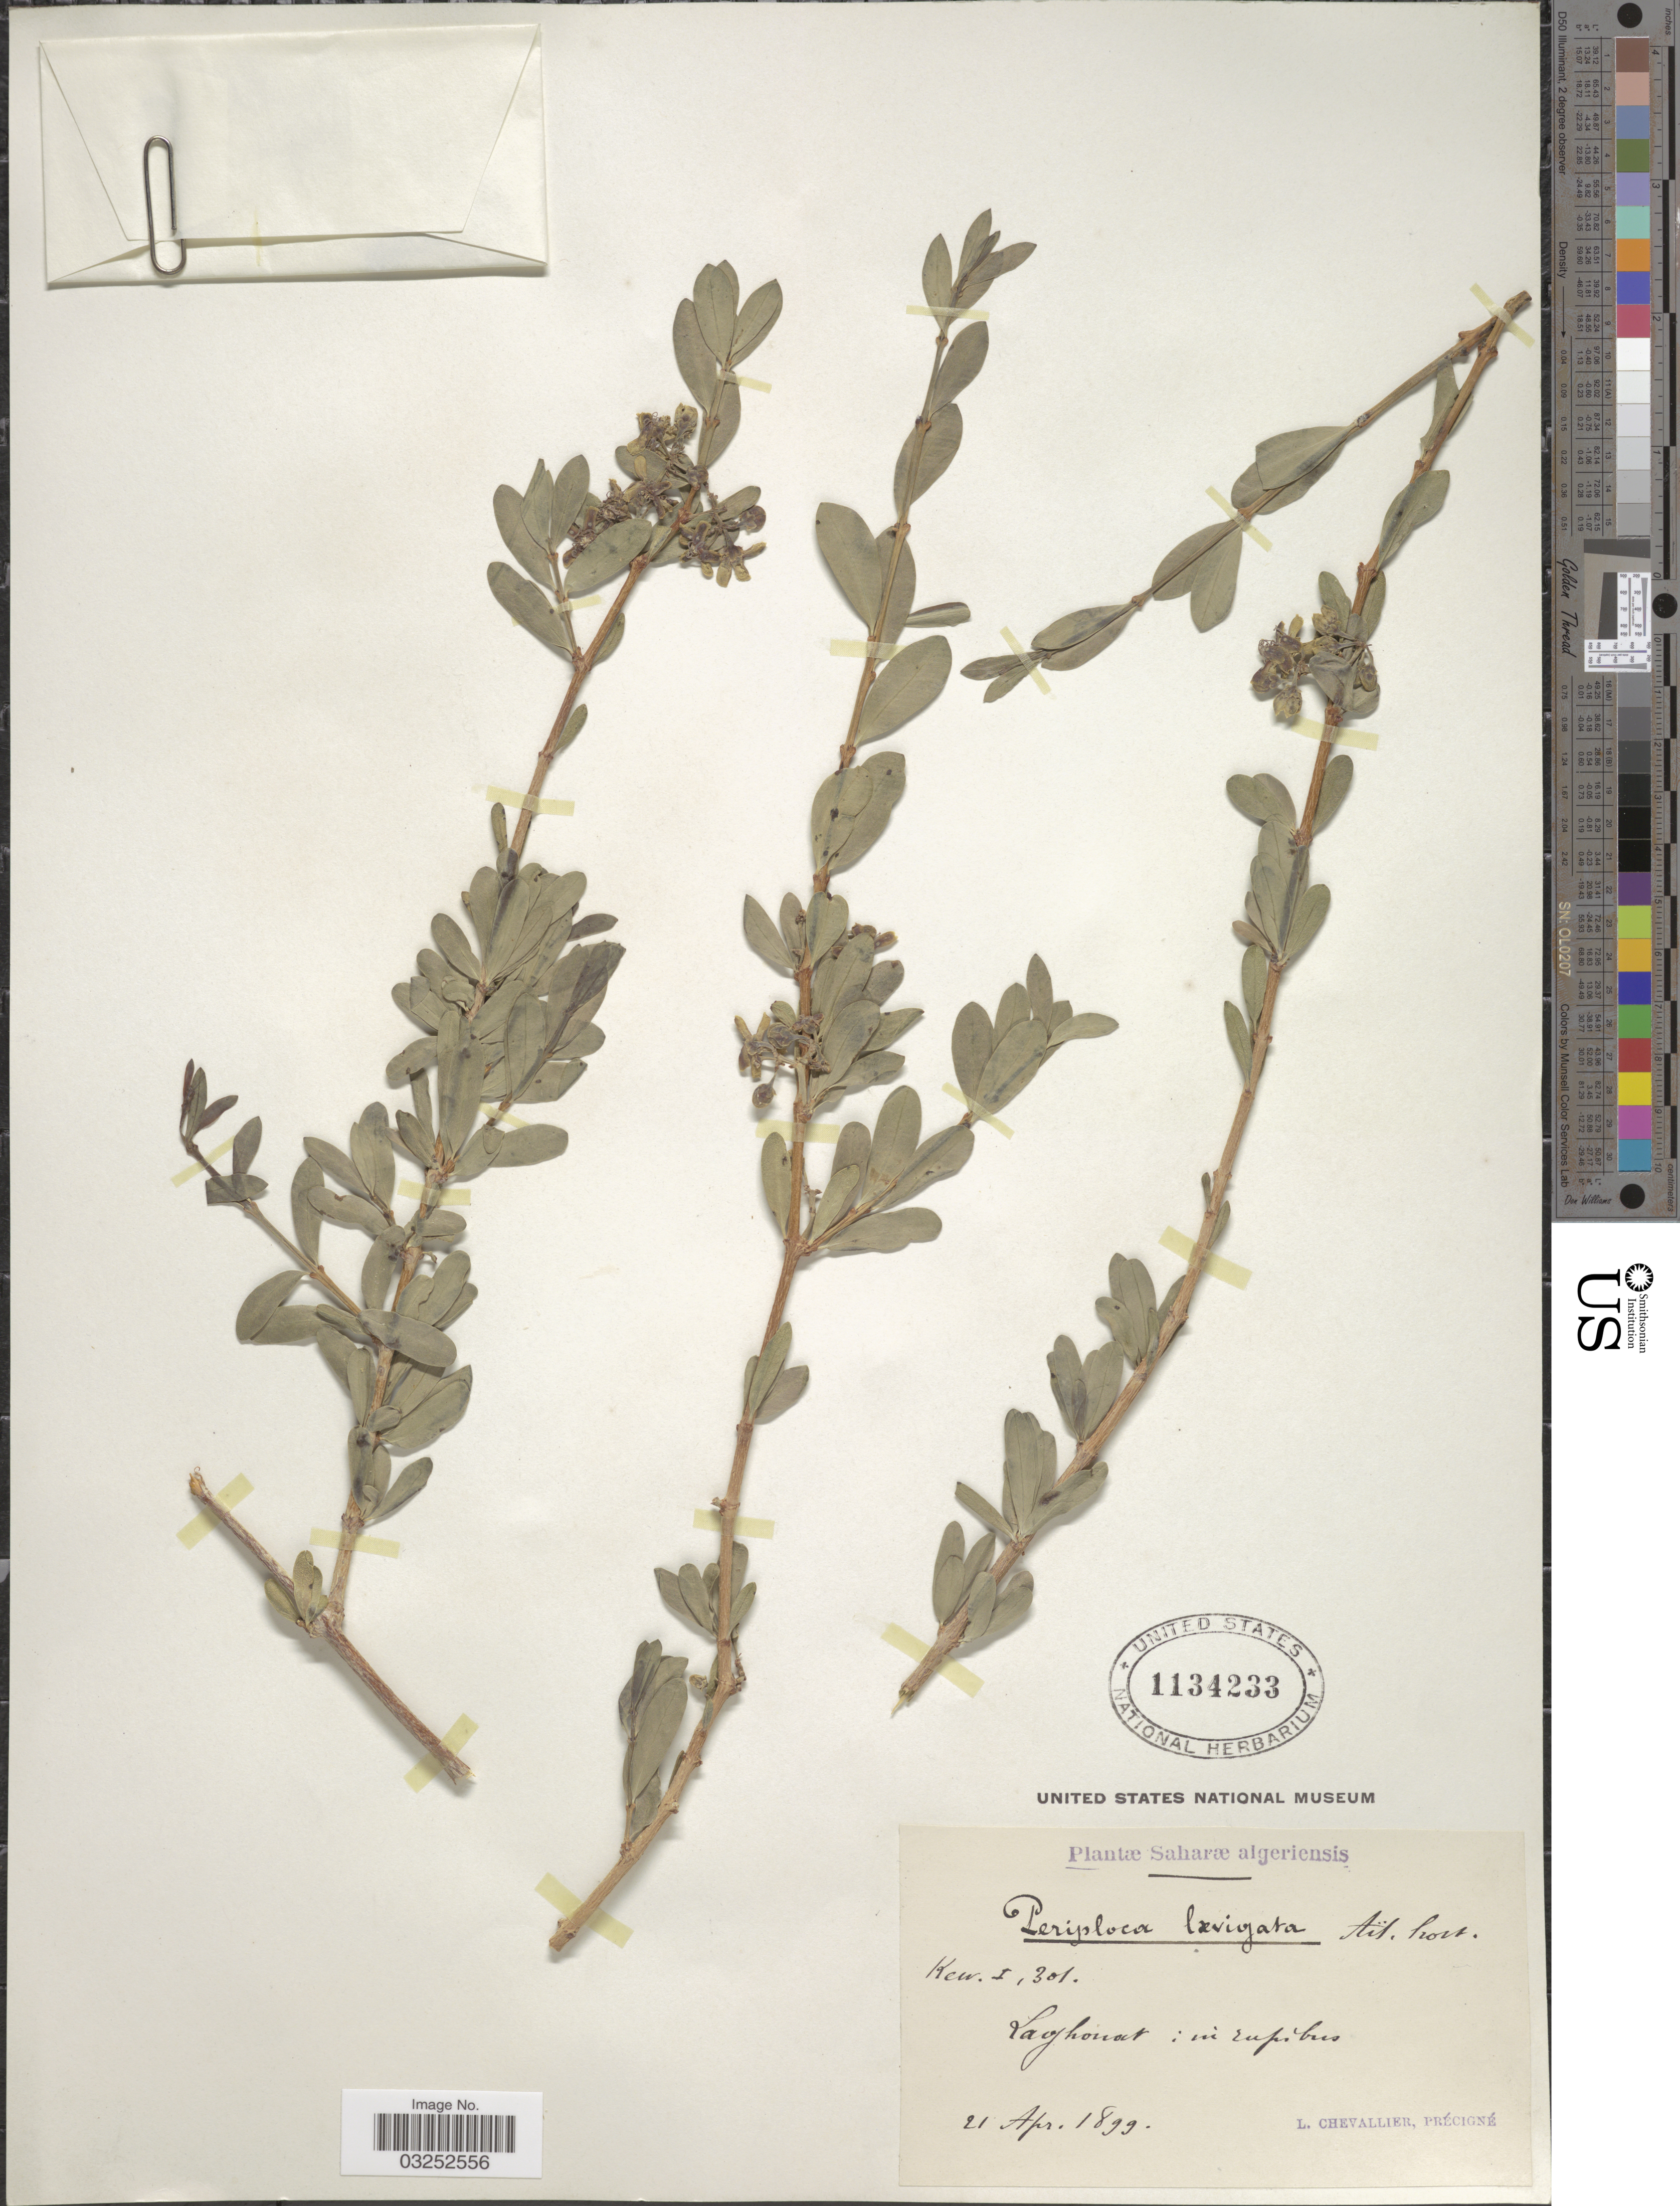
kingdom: Plantae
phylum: Tracheophyta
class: Magnoliopsida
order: Gentianales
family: Apocynaceae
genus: Periploca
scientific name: Periploca laevigata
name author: Aiton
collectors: L. Chevallier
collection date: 1899-04-21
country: Algeria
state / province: Laghouat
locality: Saharæ algeriensis. Laghouat: in rupibus.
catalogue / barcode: US 1134233